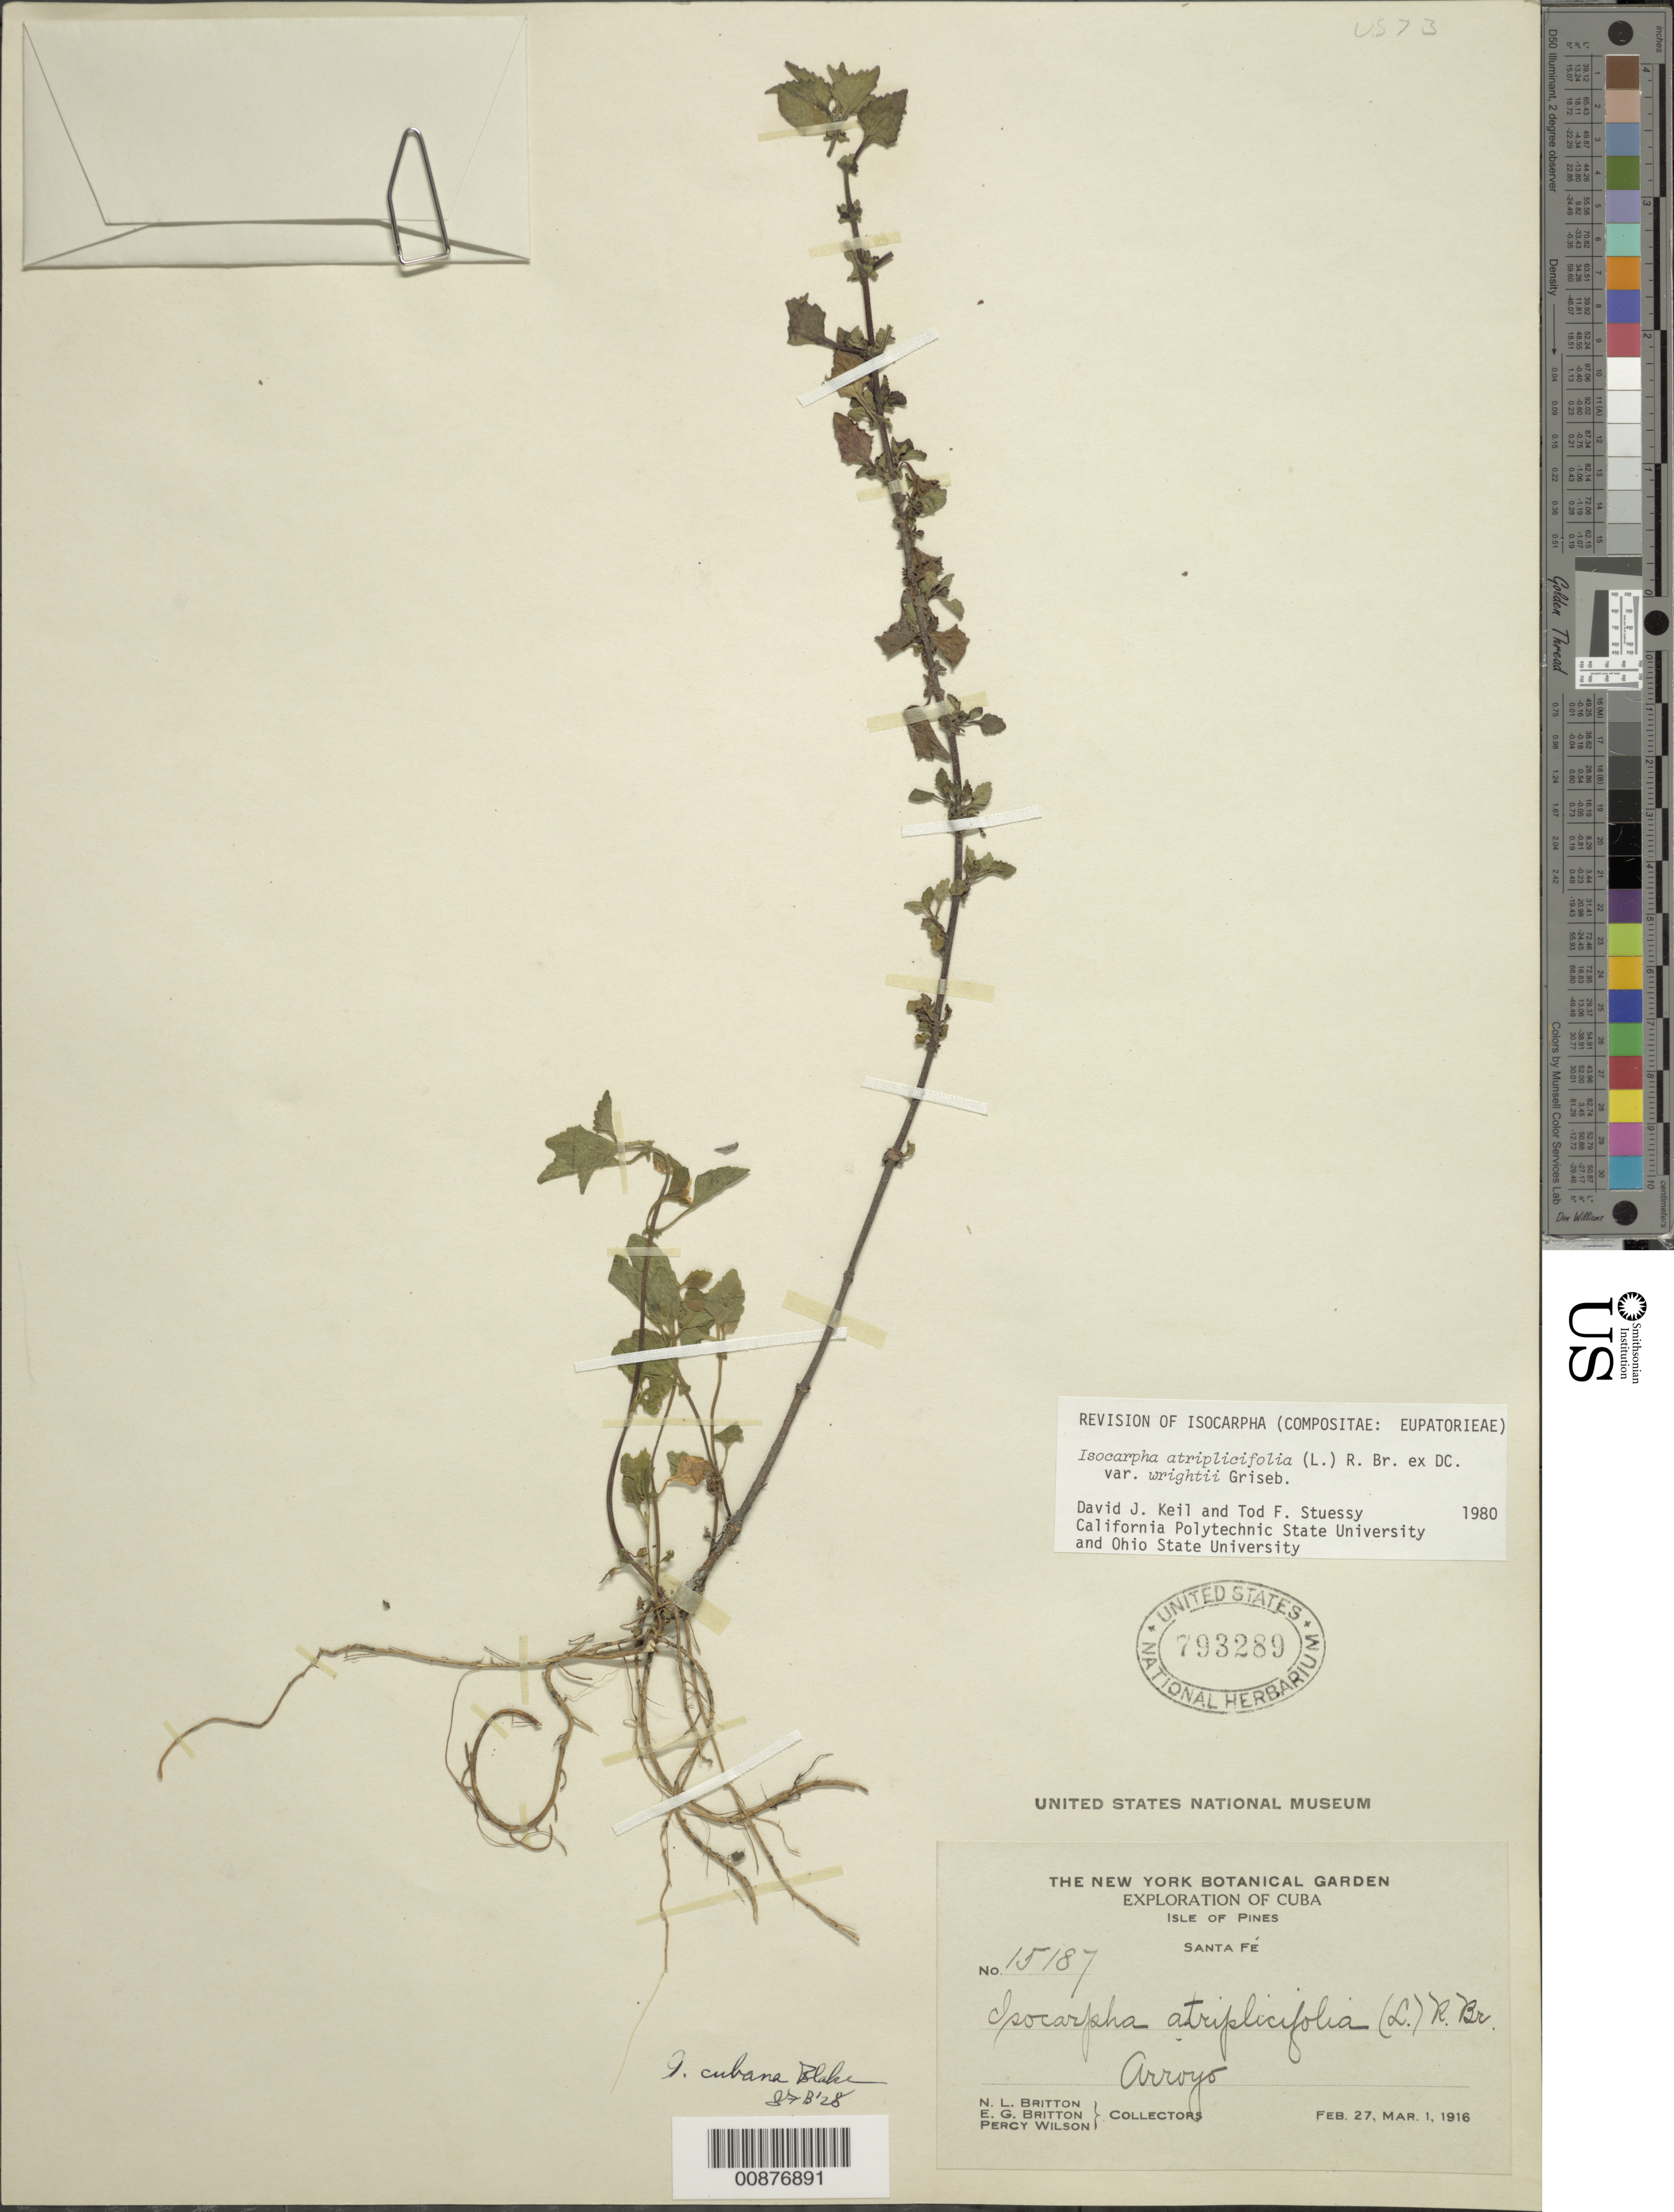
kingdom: Plantae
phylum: Tracheophyta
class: Magnoliopsida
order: Asterales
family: Asteraceae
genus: Isocarpha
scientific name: Isocarpha cubana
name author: S.F. Blake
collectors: N. Britton, E. G. Britton & P. Wilson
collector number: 15187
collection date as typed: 27 Feb 1916 to 01 Mar 1916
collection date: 1916-02-27/1916-03-01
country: Cuba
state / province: Isla de La Juventud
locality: Santa Fé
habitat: Arroyo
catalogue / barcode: US 793289